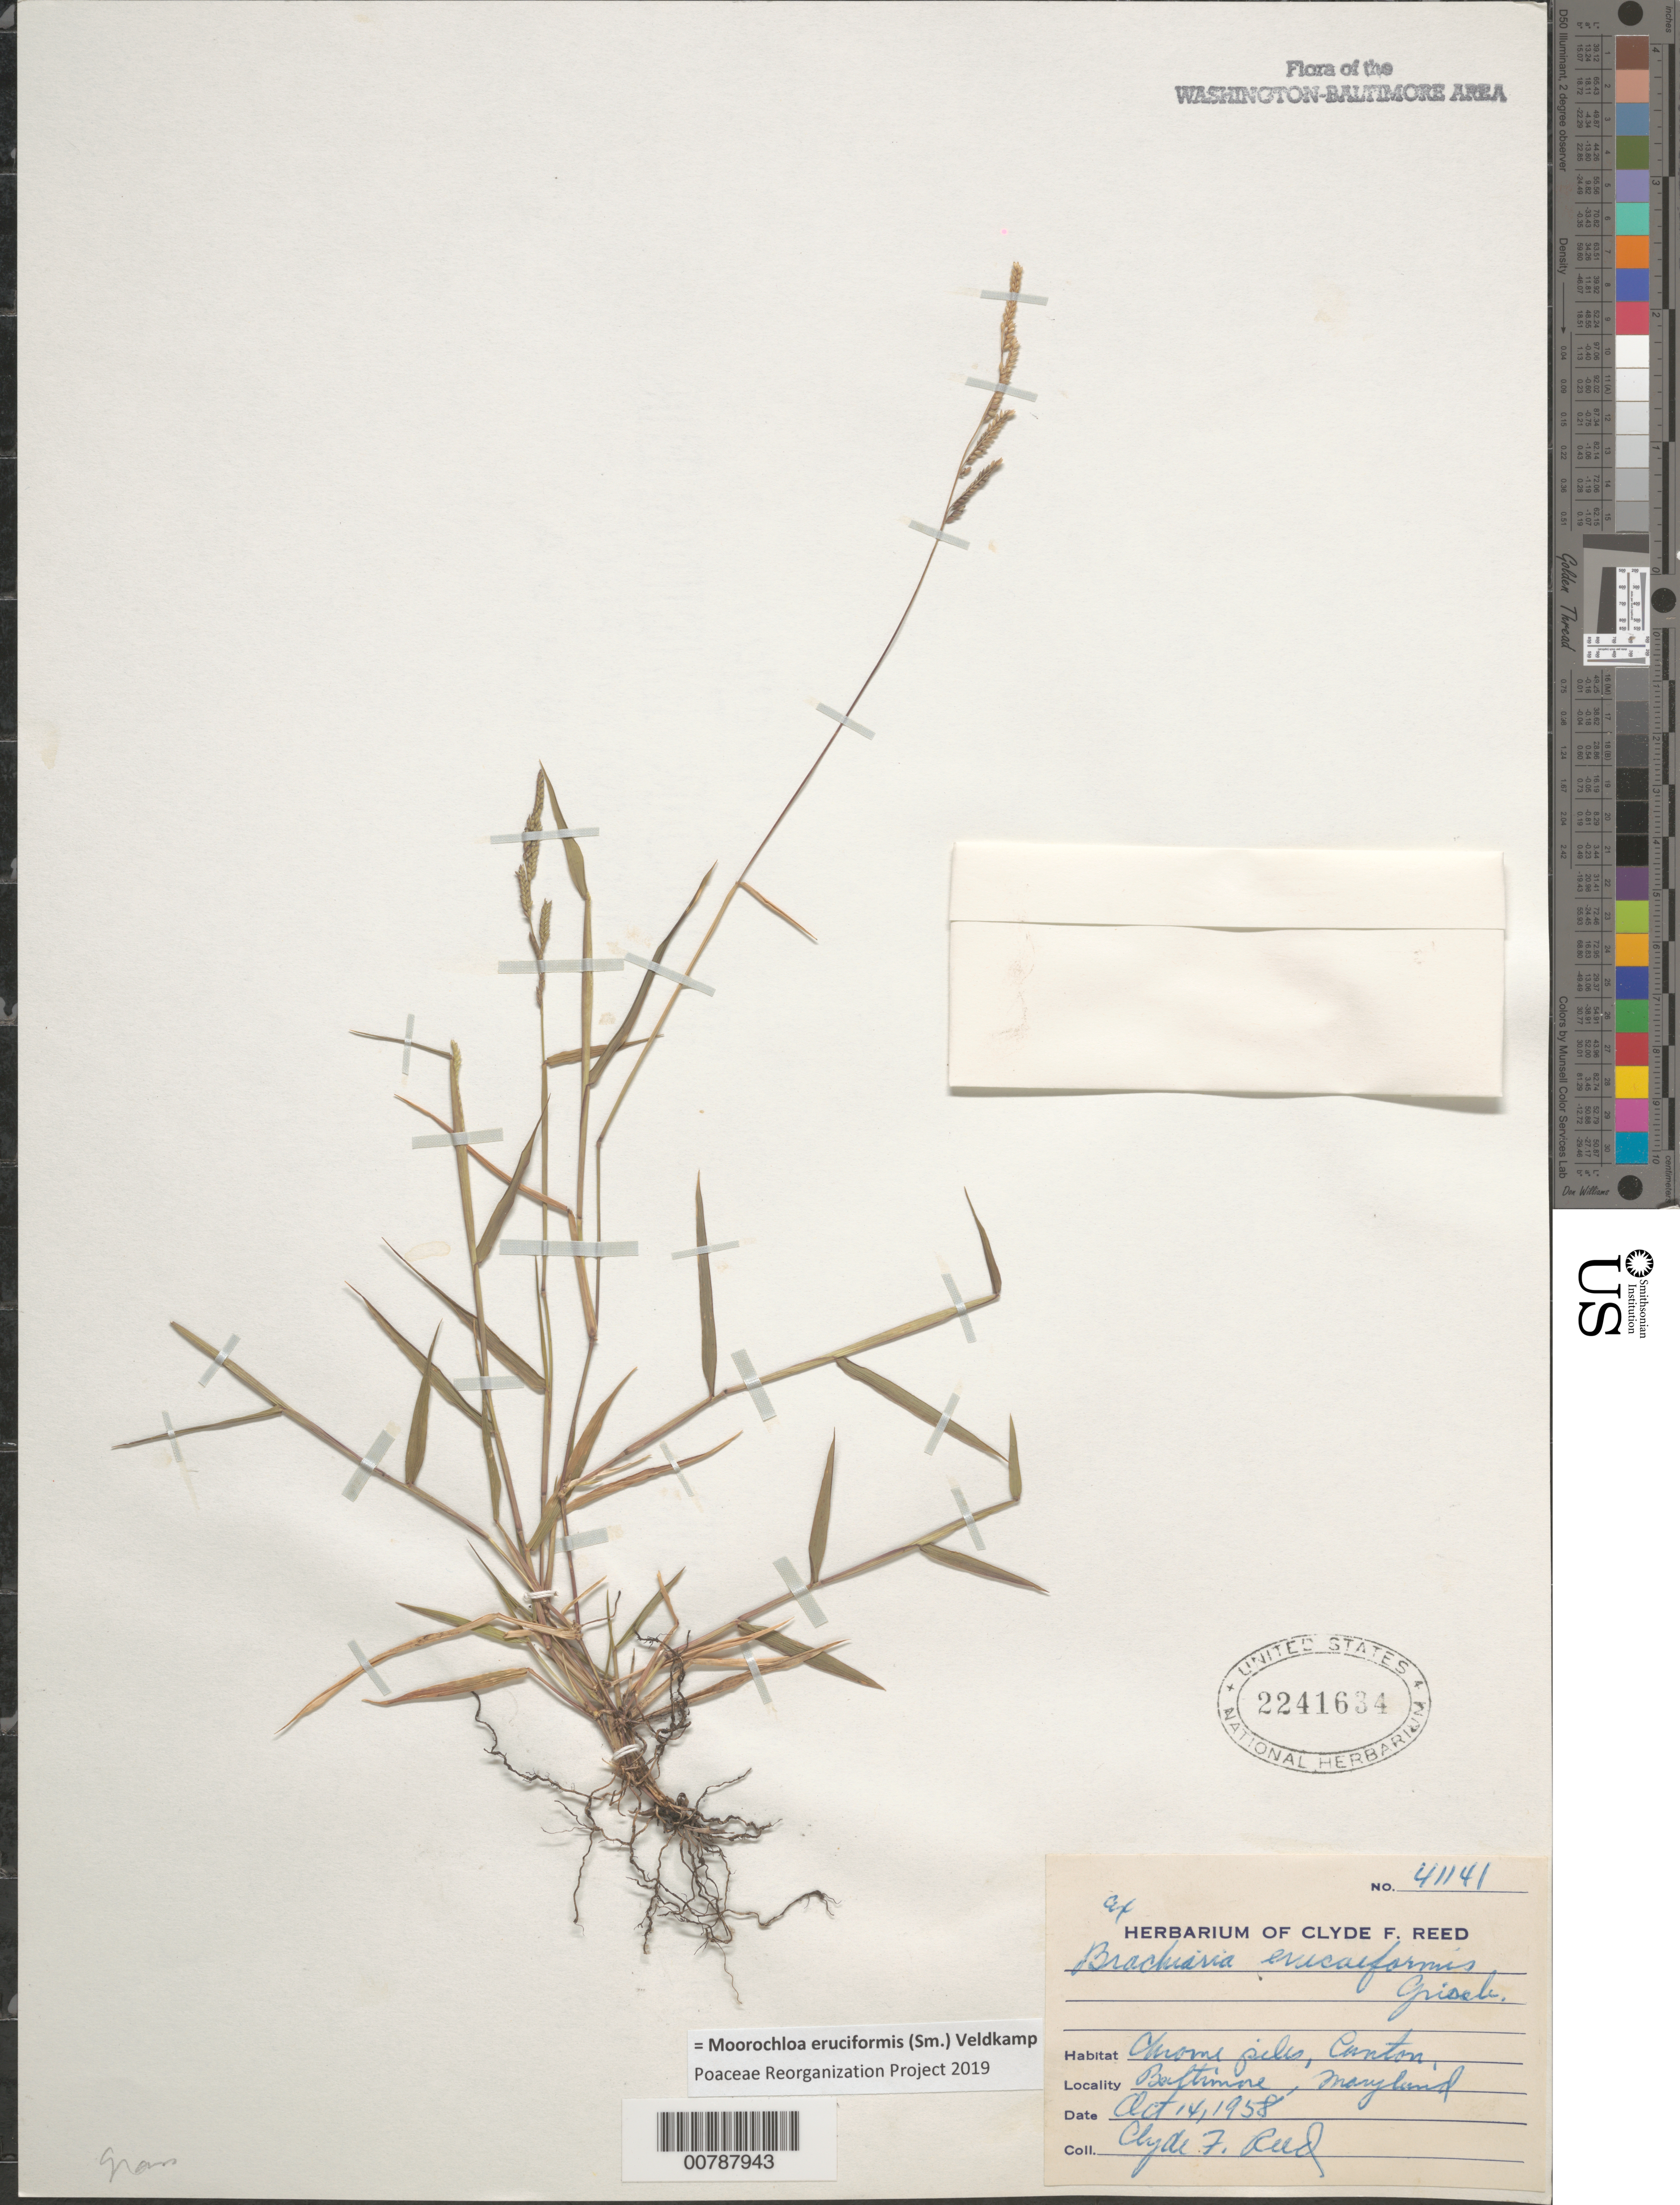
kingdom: Plantae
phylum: Tracheophyta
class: Liliopsida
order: Poales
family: Poaceae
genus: Moorochloa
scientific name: Moorochloa eruciformis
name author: (Sm.) Veldkamp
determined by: Poaceae Reorganization Project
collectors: C. F. Reed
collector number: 41141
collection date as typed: Oct 14, 1958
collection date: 1958-10-14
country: United States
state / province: Maryland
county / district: City of Baltimore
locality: Canton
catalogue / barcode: US 2241634